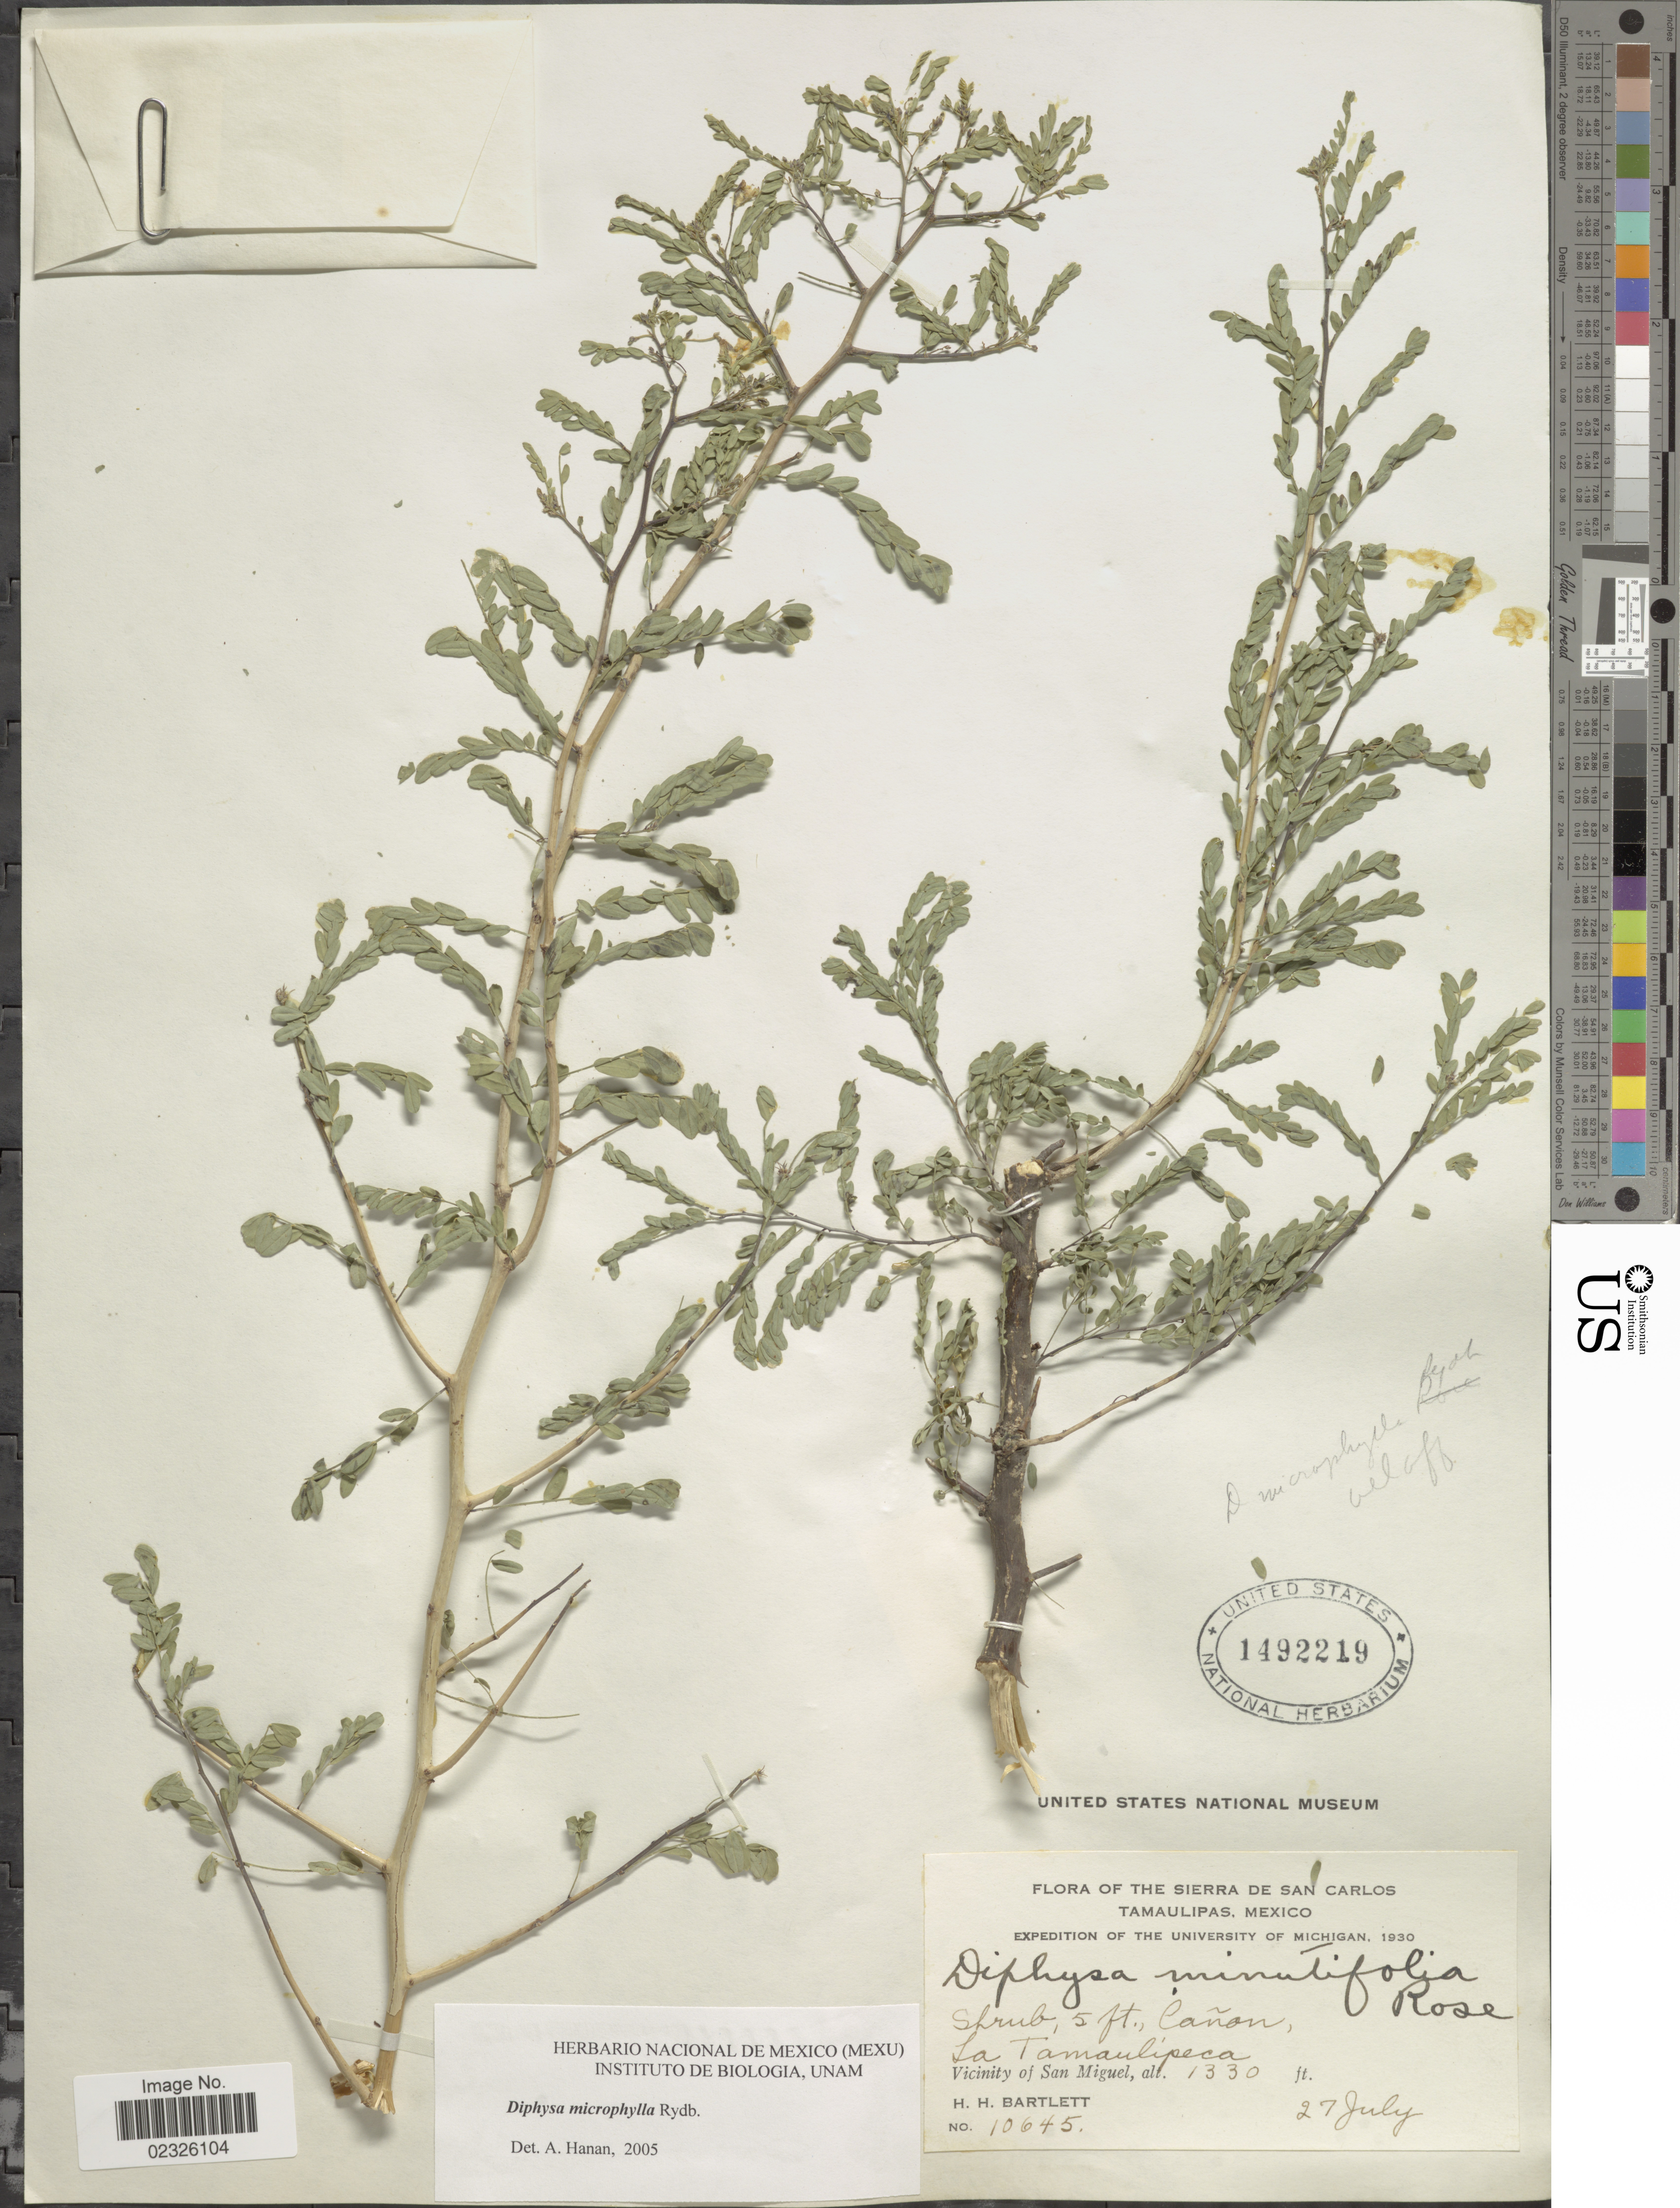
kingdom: Plantae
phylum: Tracheophyta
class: Magnoliopsida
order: Fabales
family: Fabaceae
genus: Diphysa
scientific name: Diphysa microphylla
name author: Rydb.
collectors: H. H. Bartlett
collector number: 10645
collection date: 1930-09-27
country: Mexico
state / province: Tamaulipas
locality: The Sierra De San Carlos, La Tamaulipas, Vicinity of San Miguel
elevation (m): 405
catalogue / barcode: US 1492219